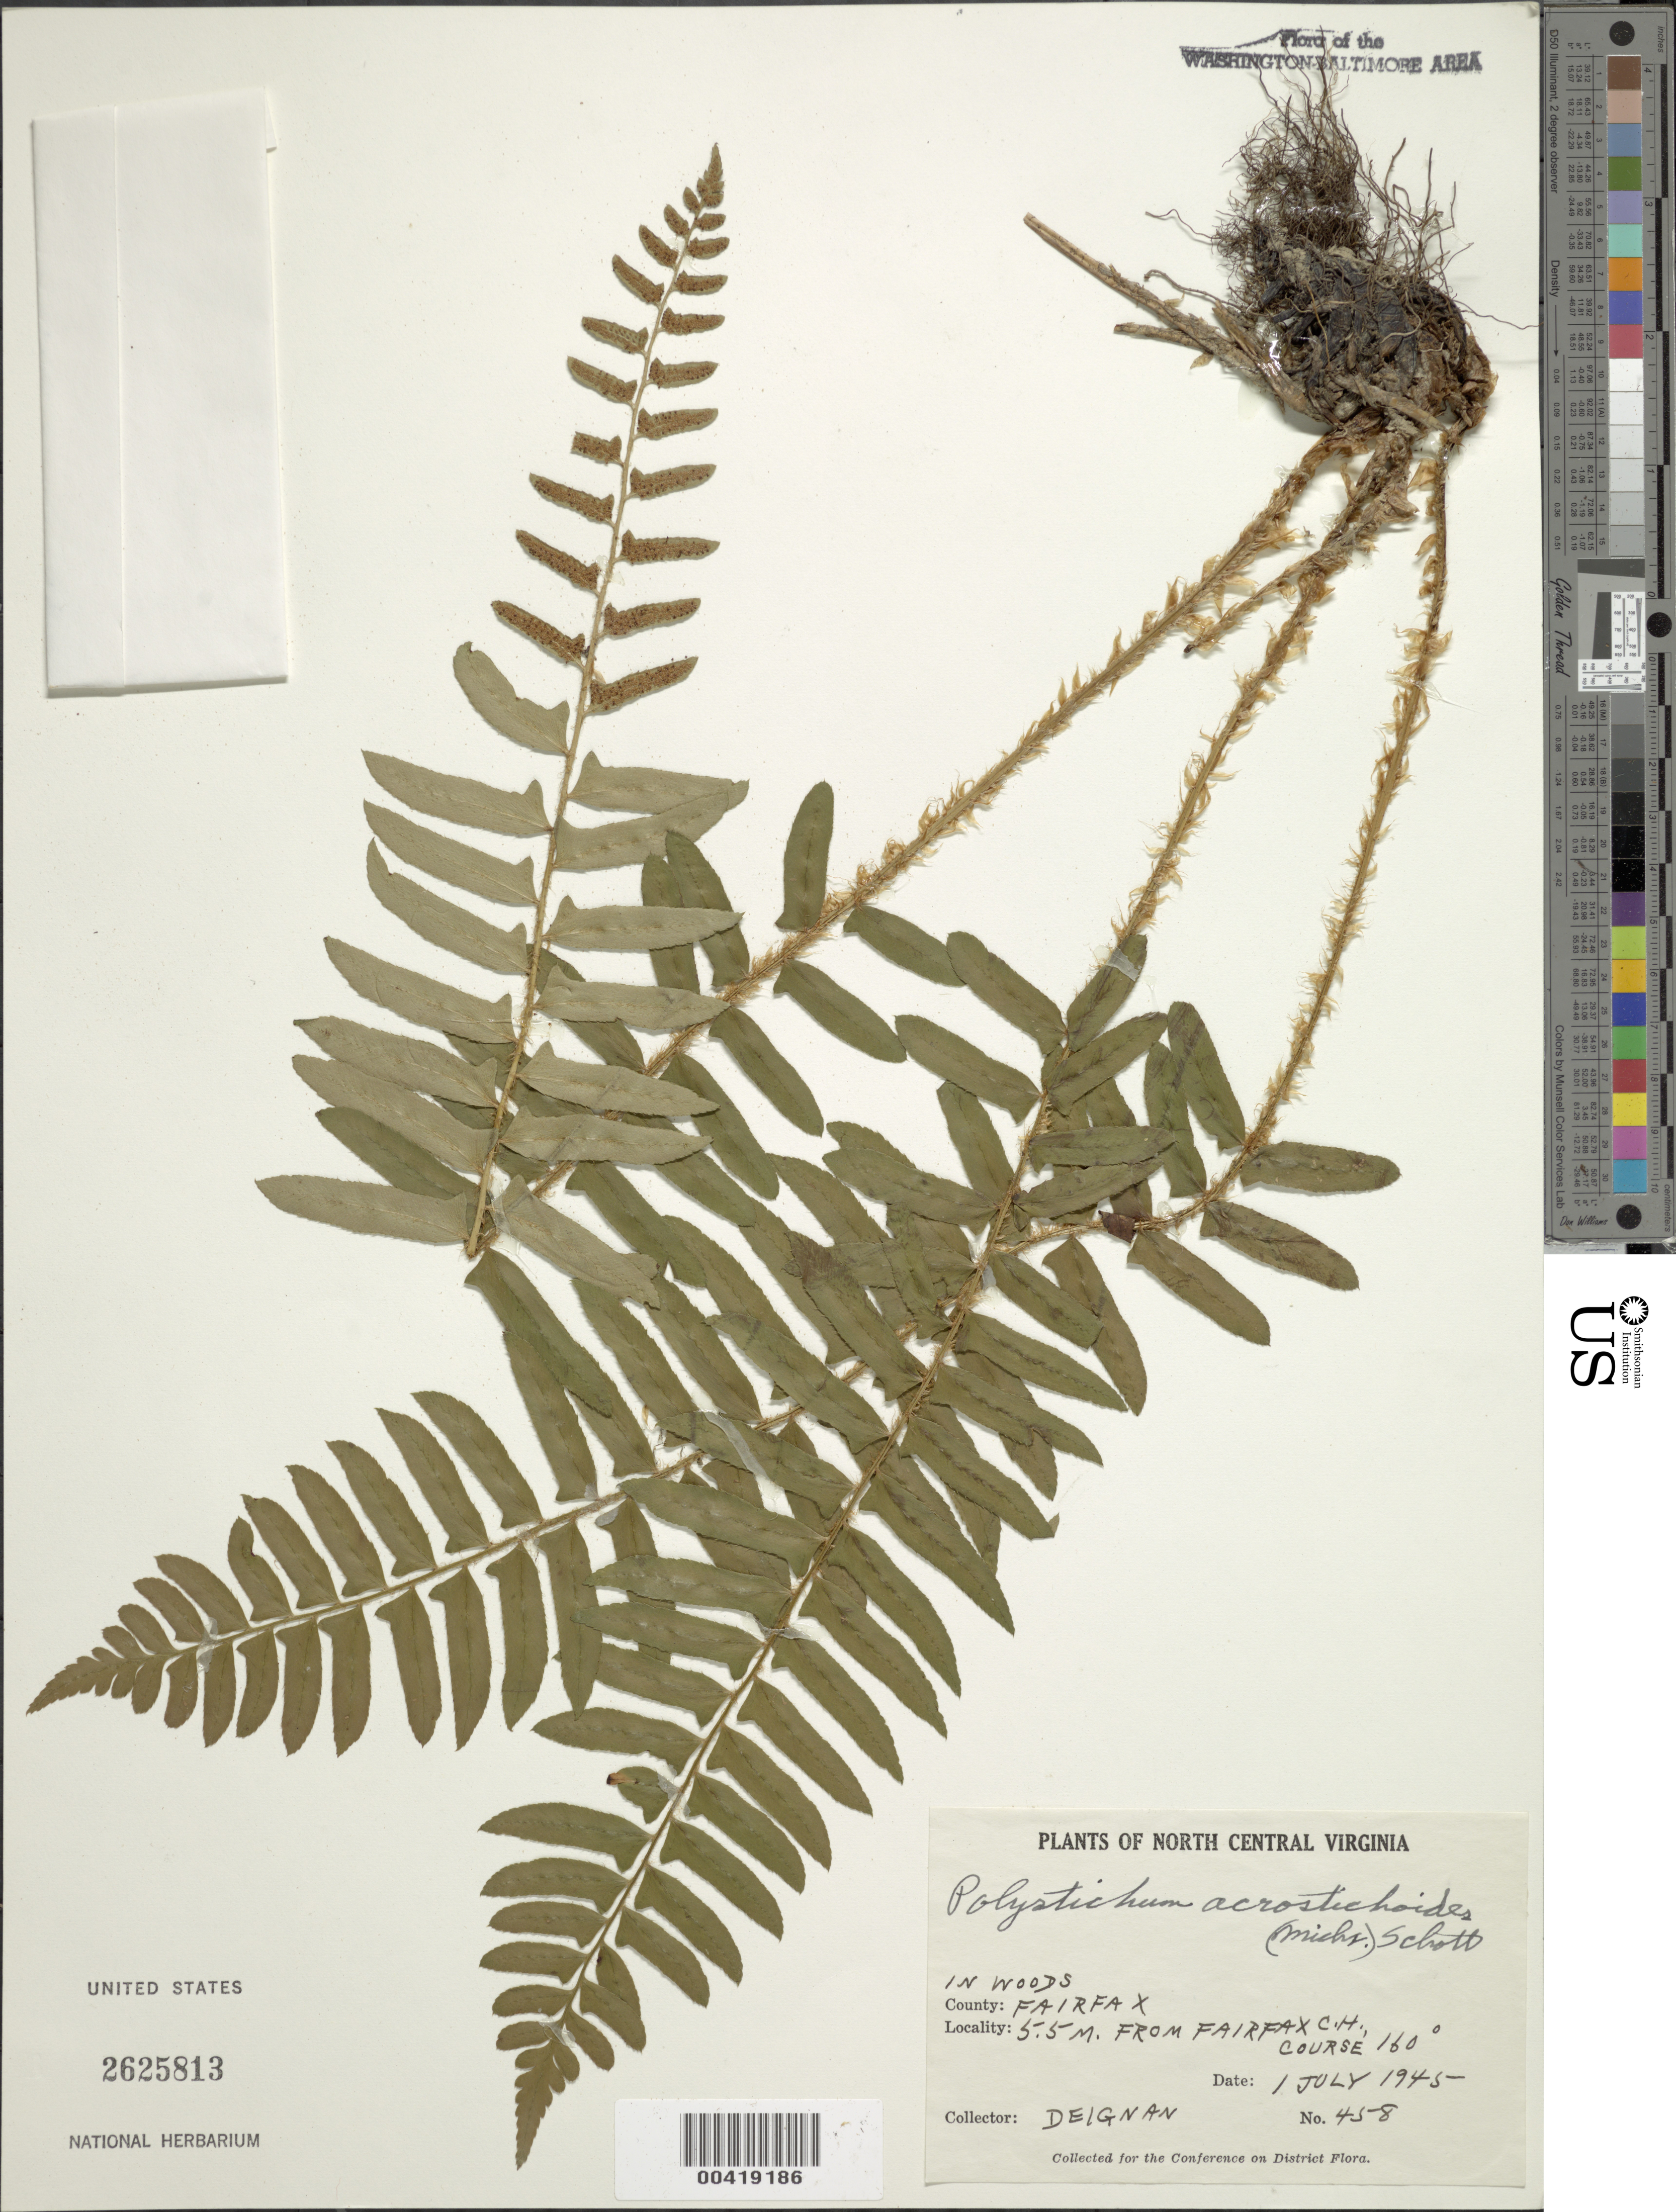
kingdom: Plantae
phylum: Tracheophyta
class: Polypodiopsida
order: Polypodiales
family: Dryopteridaceae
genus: Polystichum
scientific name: Polystichum acrostichoides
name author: (Michx.) Schott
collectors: H. Deignan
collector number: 458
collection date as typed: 01 Jul 1945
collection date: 1945-07-01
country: United States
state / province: Virginia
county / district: Fairfax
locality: Woods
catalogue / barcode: US 2625813